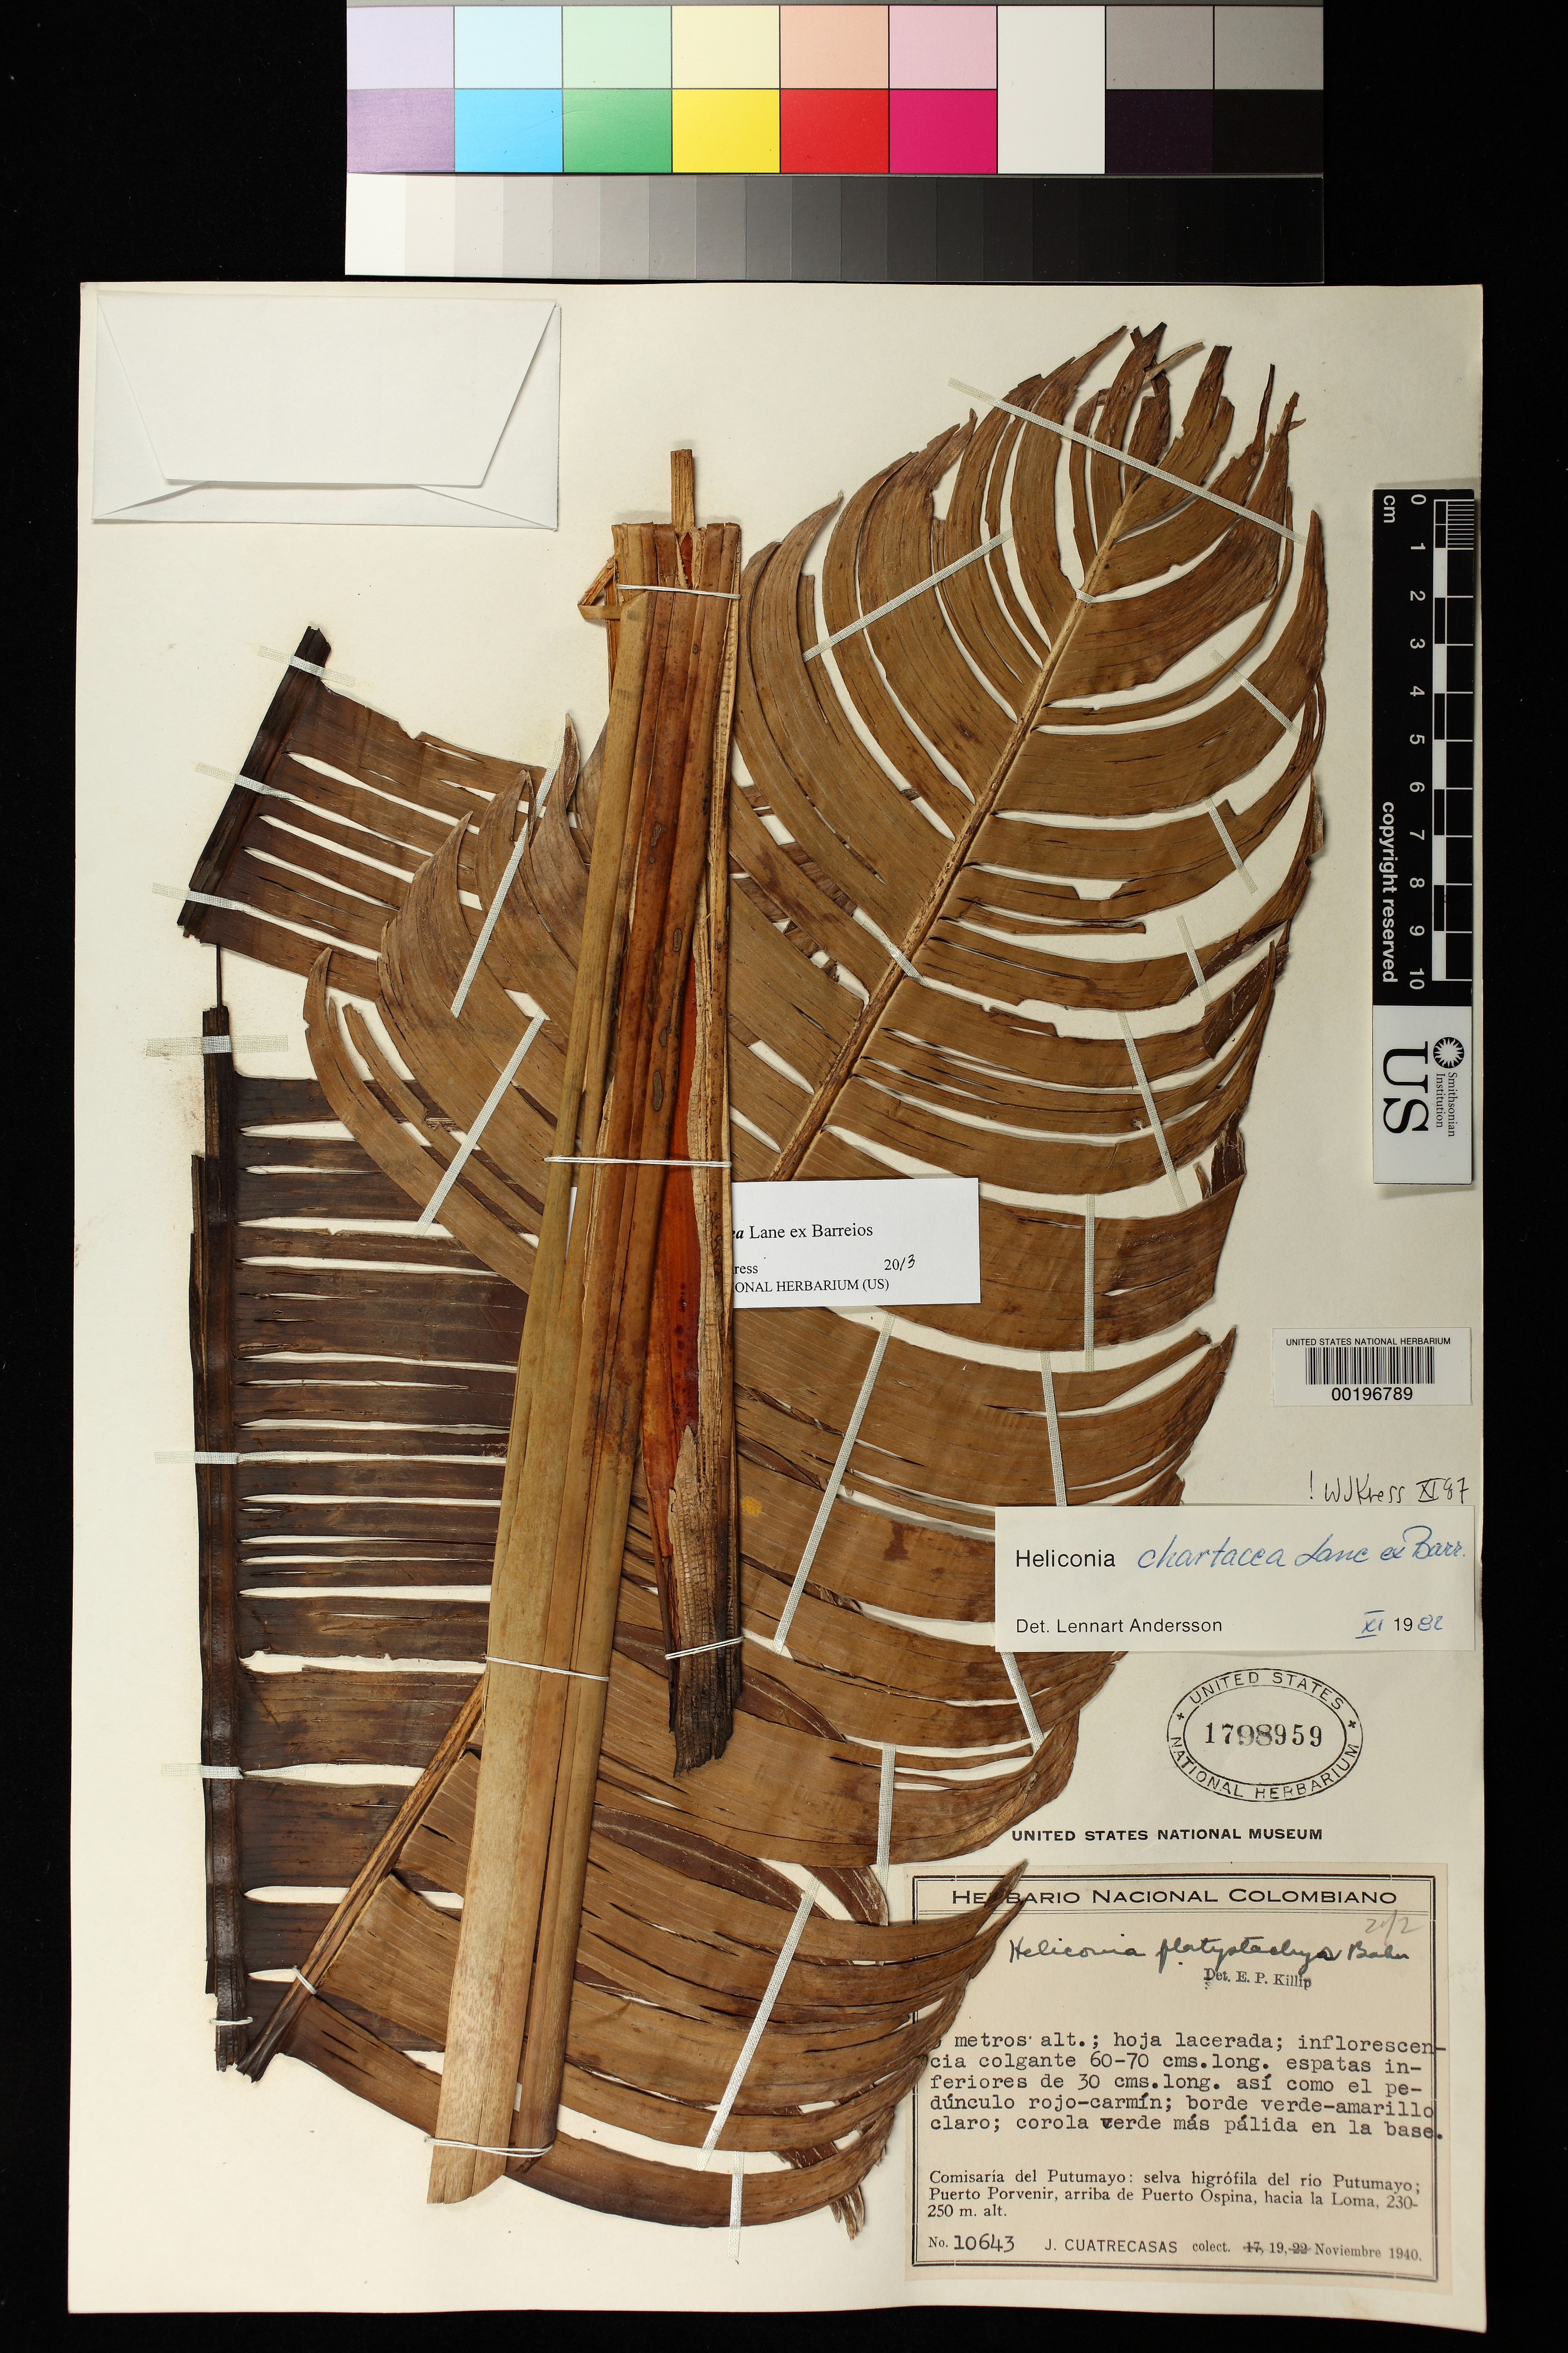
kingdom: Plantae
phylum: Tracheophyta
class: Liliopsida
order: Zingiberales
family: Heliconiaceae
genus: Heliconia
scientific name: Heliconia chartacea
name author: Lane ex Barreiros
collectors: J. Cuatrecasas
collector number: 10643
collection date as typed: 19 Nov 1940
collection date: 1940-11-19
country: Colombia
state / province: Putumayo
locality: Selva higrofilo del Rio Putumayo; Puerto porvenir, above Puerto Ospina, near la Loma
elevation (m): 230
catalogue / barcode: US 1798959